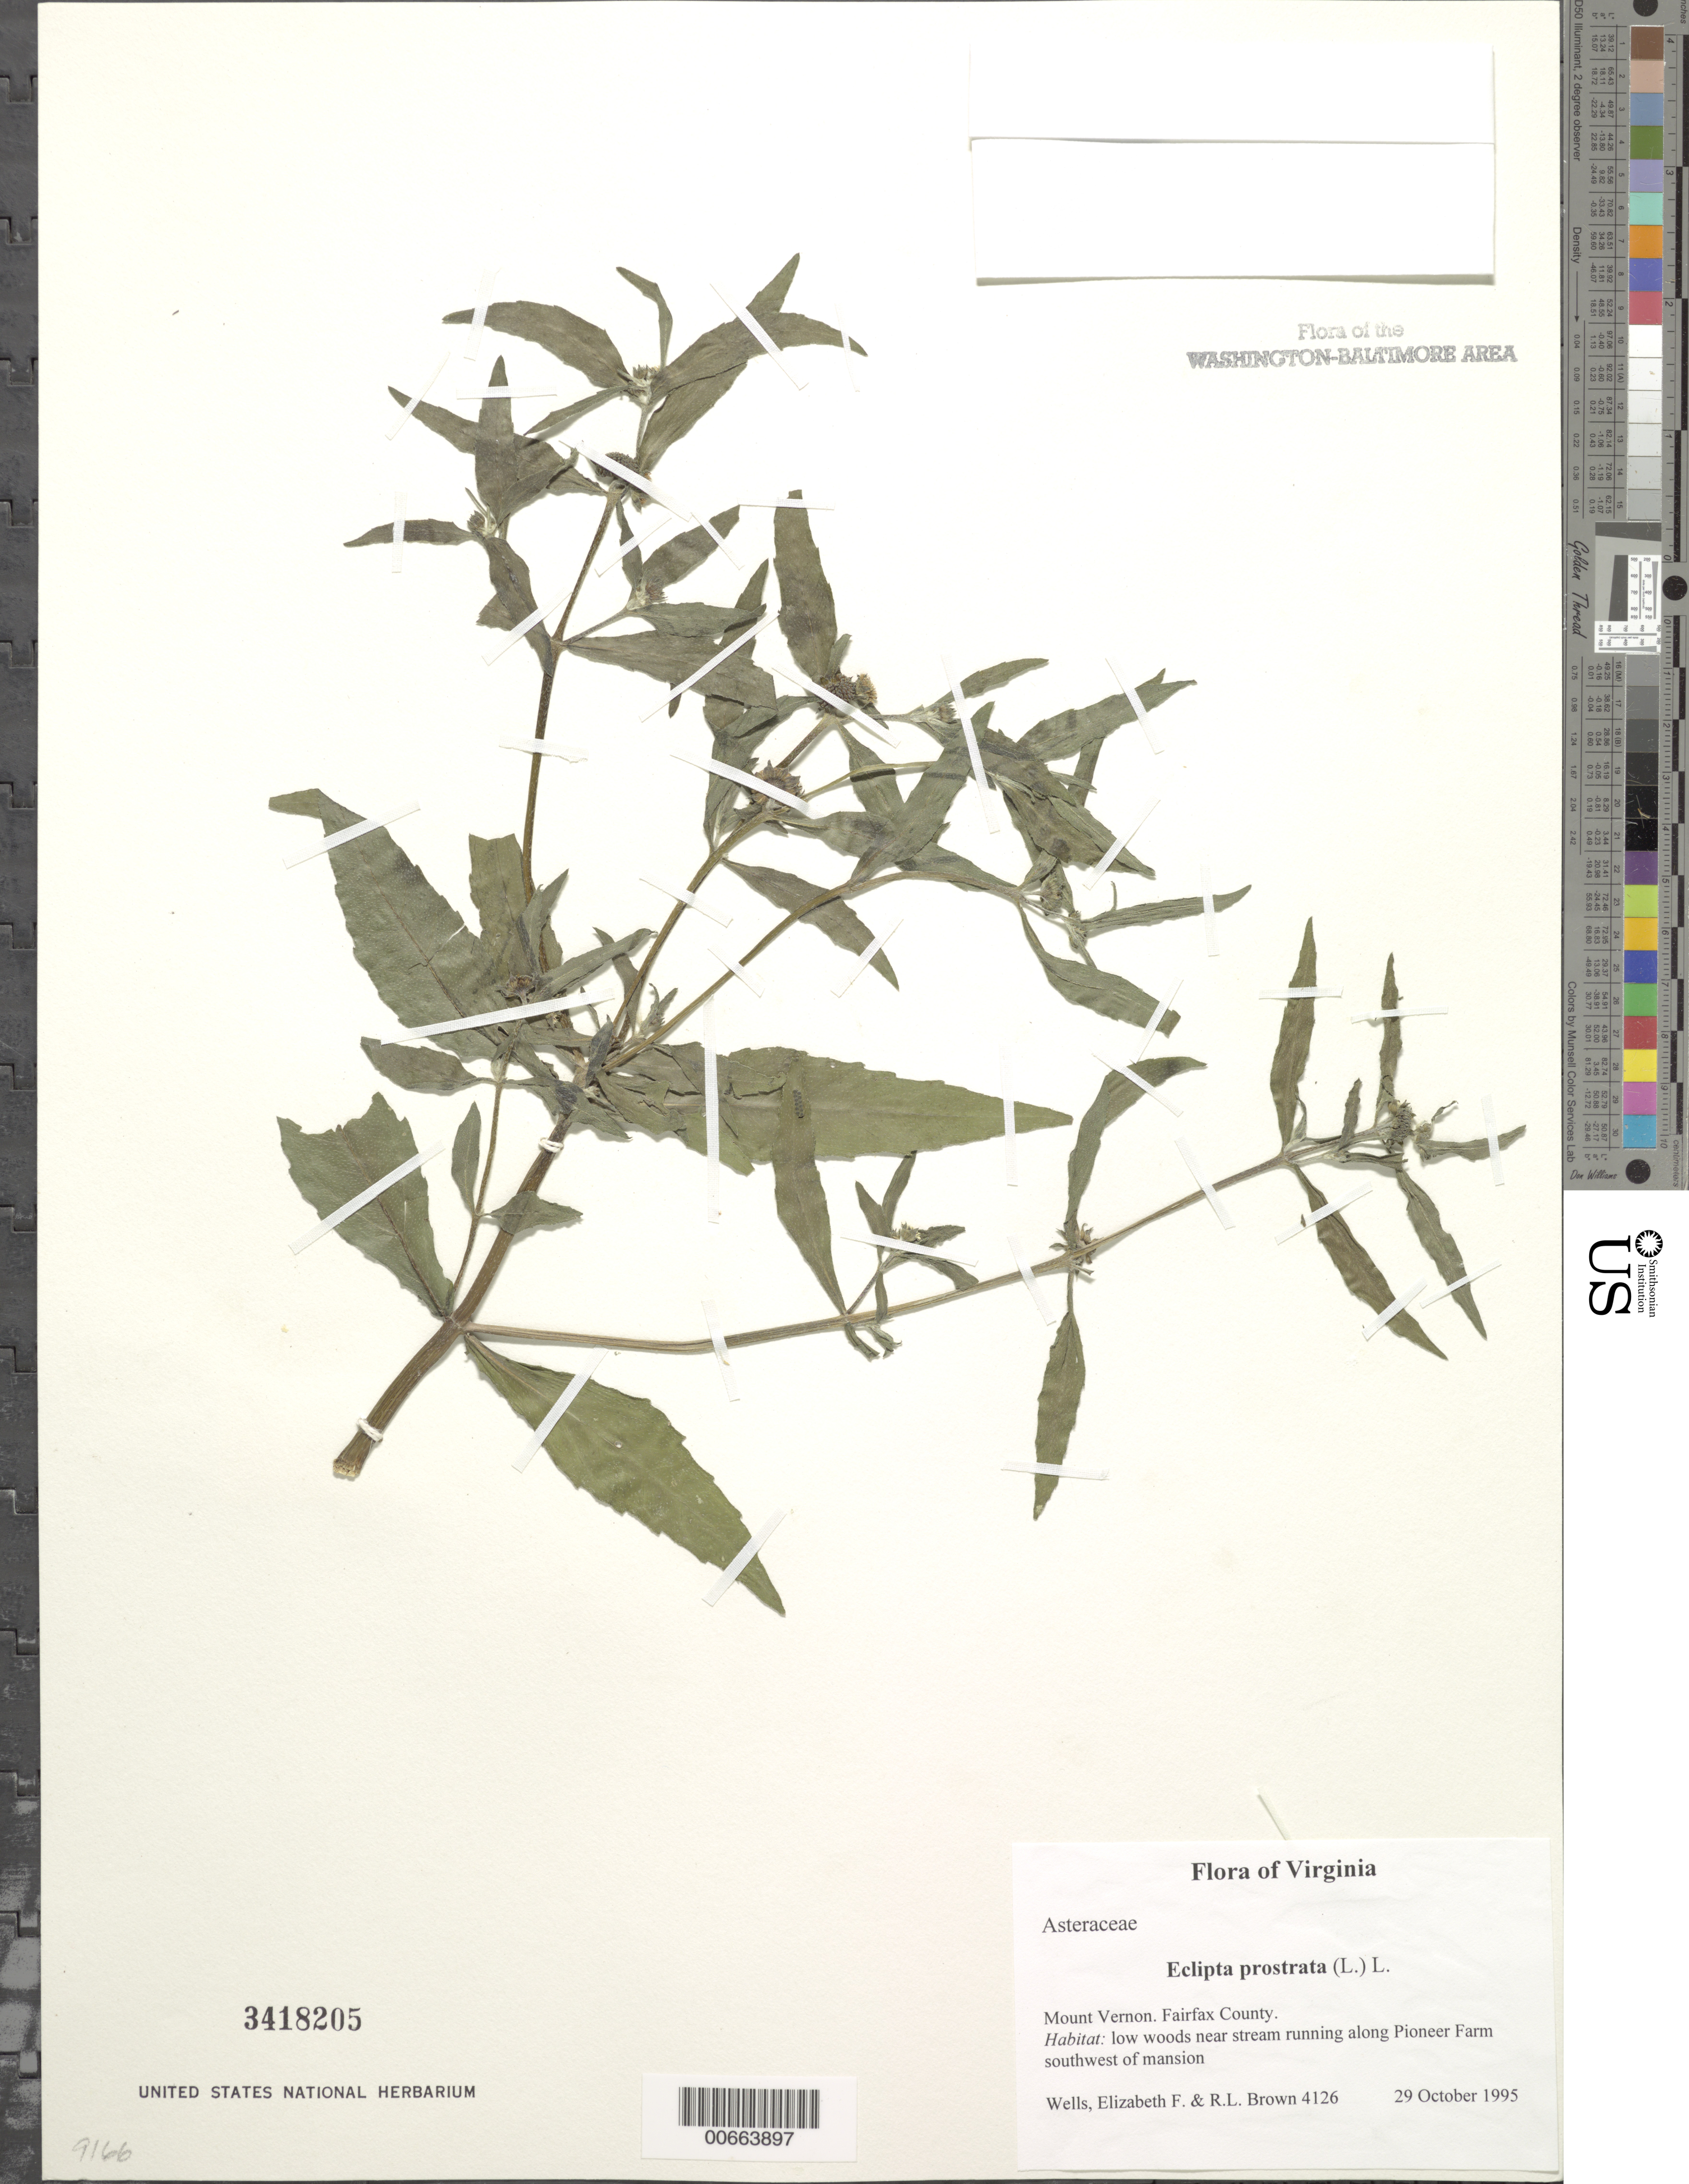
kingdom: Plantae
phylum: Tracheophyta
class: Magnoliopsida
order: Asterales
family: Asteraceae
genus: Eclipta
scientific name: Eclipta prostrata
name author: (L.) L.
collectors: E. F. Wells & R. L. Brown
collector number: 4126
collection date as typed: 29 Oct 1995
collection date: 1995-10-29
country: United States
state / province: Virginia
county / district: Fairfax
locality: Mount Vernon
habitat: low woods near stream running along Pioneer Farm southwest of mansion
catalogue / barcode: US 3418205